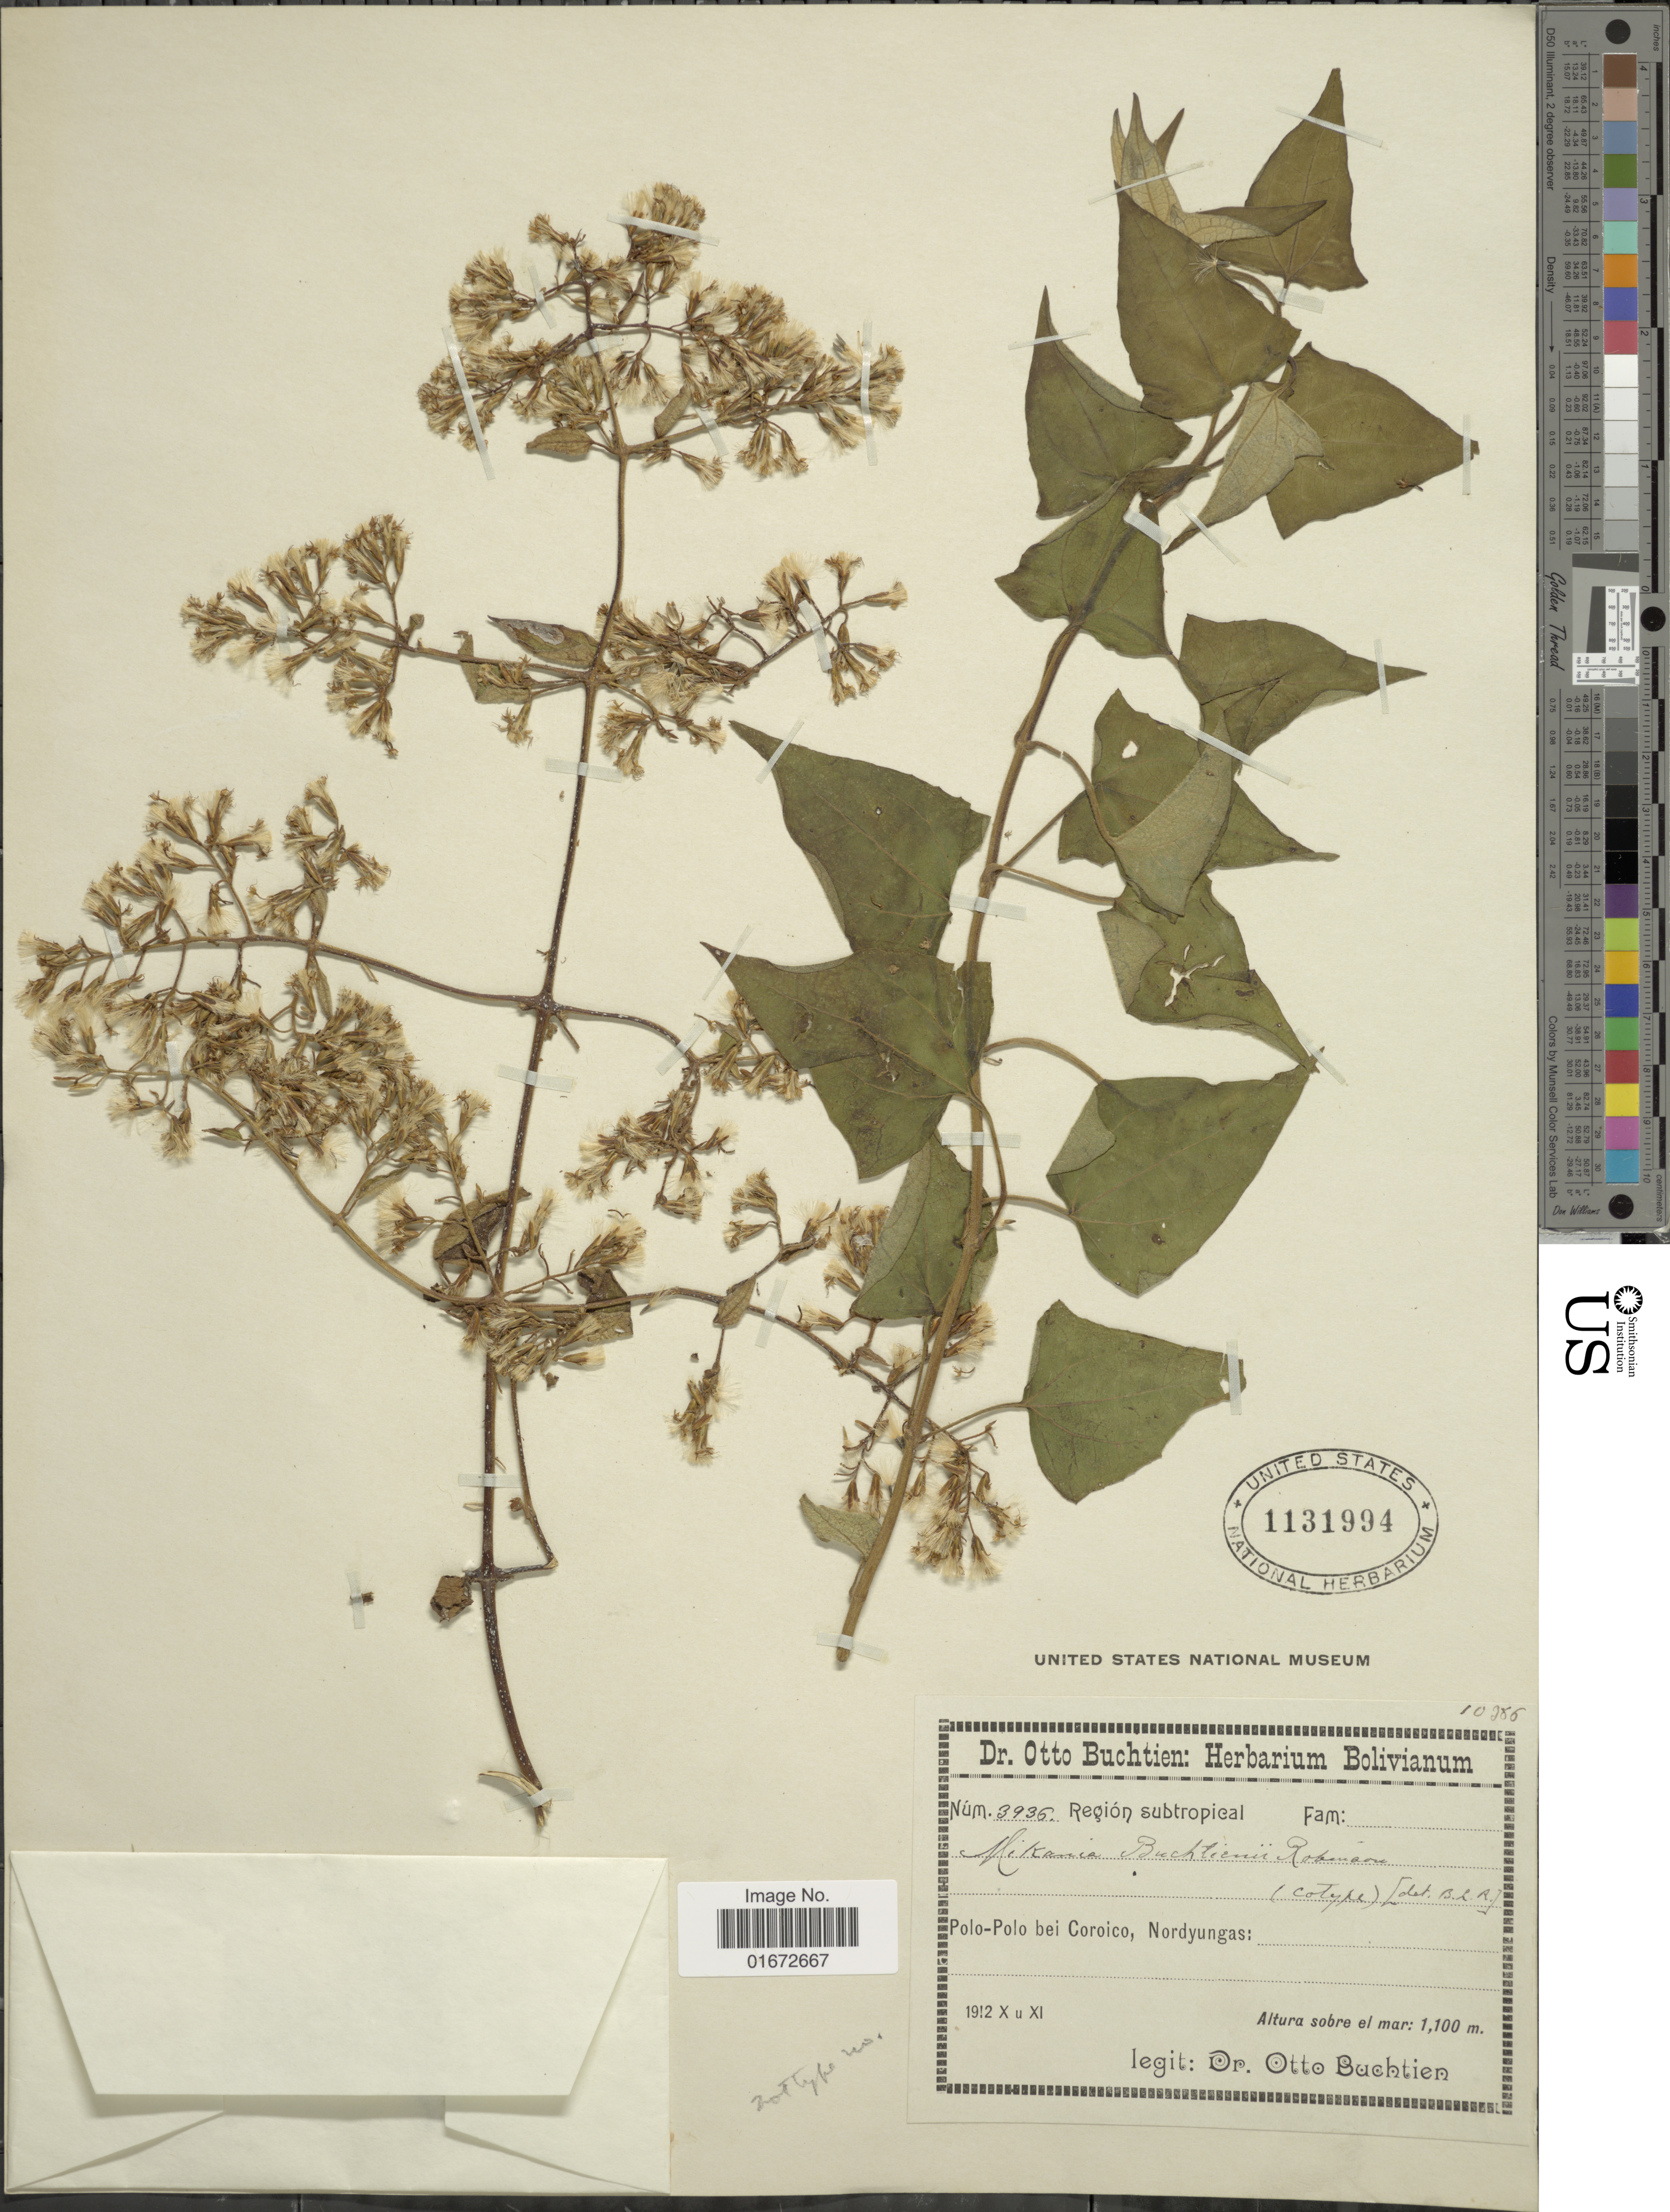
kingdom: Plantae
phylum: Tracheophyta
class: Magnoliopsida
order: Asterales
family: Asteraceae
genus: Mikania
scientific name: Mikania buchtienii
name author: B.L. Rob.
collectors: O. Buchtien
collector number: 3936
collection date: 1912-10/1912-11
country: Bolivia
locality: Polo-Polo bei Coroico, Nordyungas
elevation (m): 1100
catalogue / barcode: US 1131994